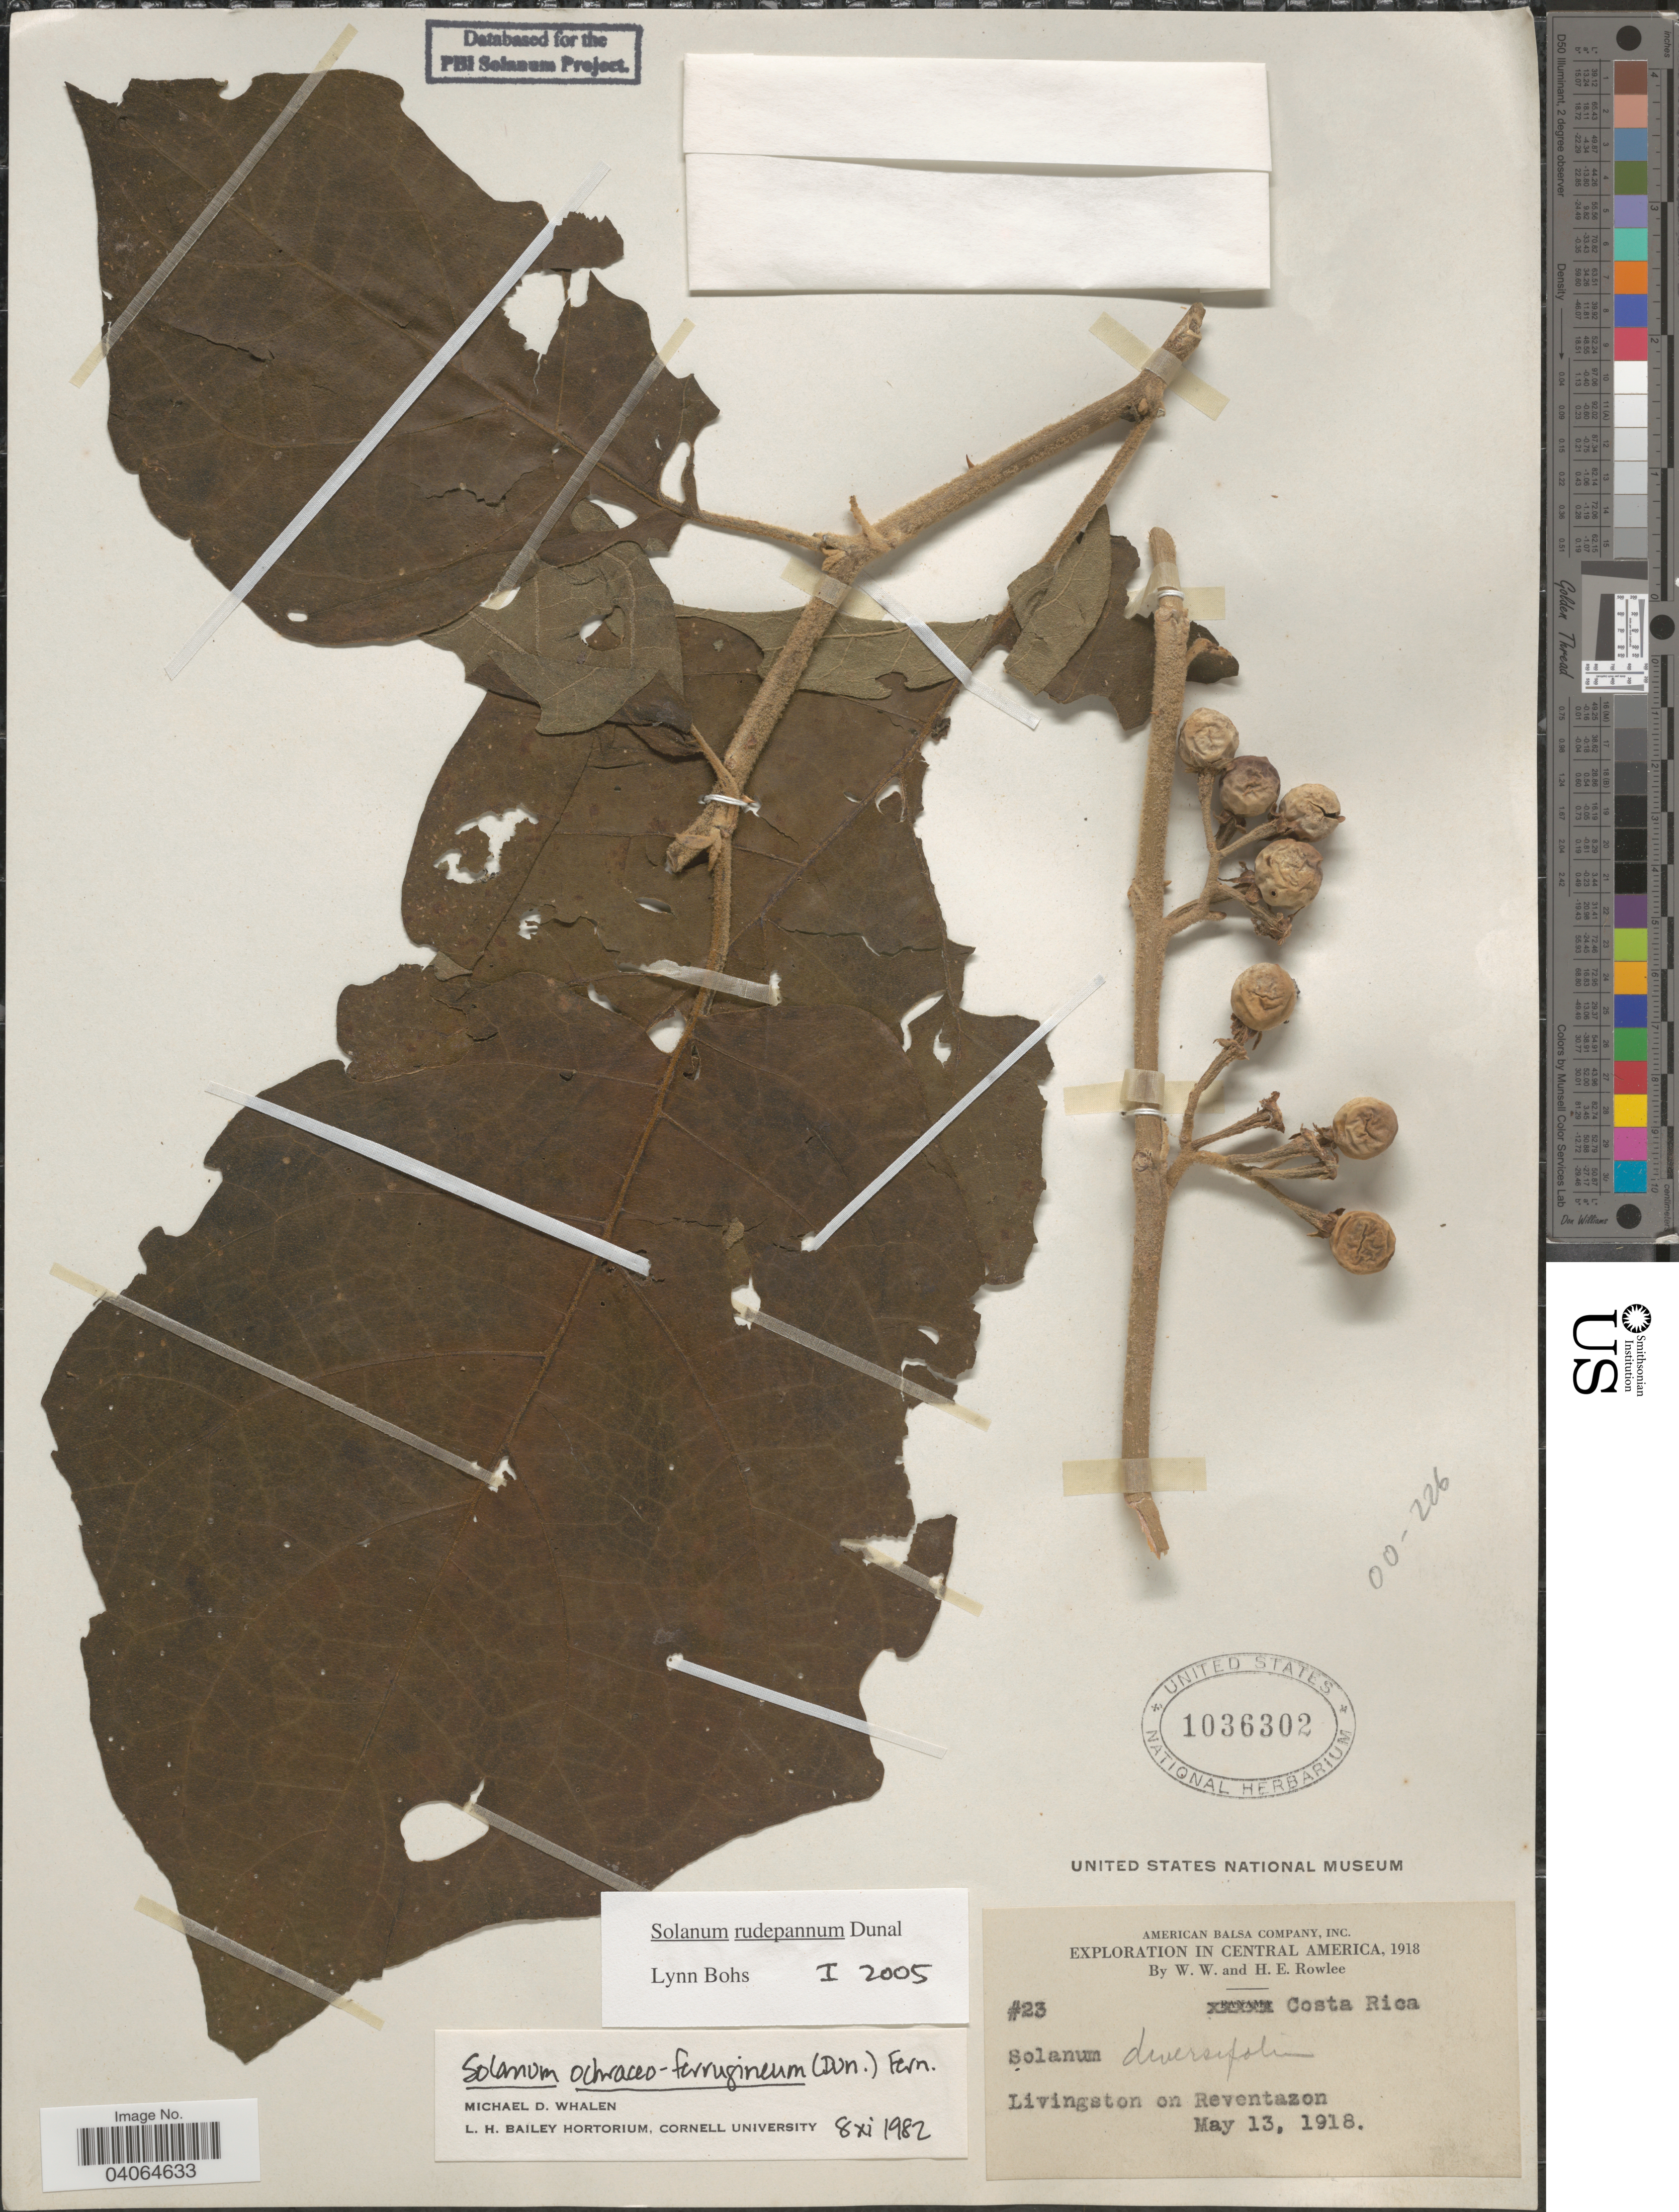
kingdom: Plantae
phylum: Tracheophyta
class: Magnoliopsida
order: Solanales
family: Solanaceae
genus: Solanum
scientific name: Solanum rudepannum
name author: Dunal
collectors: W. W. Rowlee & H. E. Rowlee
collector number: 23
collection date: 1918-05-13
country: Costa Rica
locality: Livingston on Reventazon.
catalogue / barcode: US 1036302